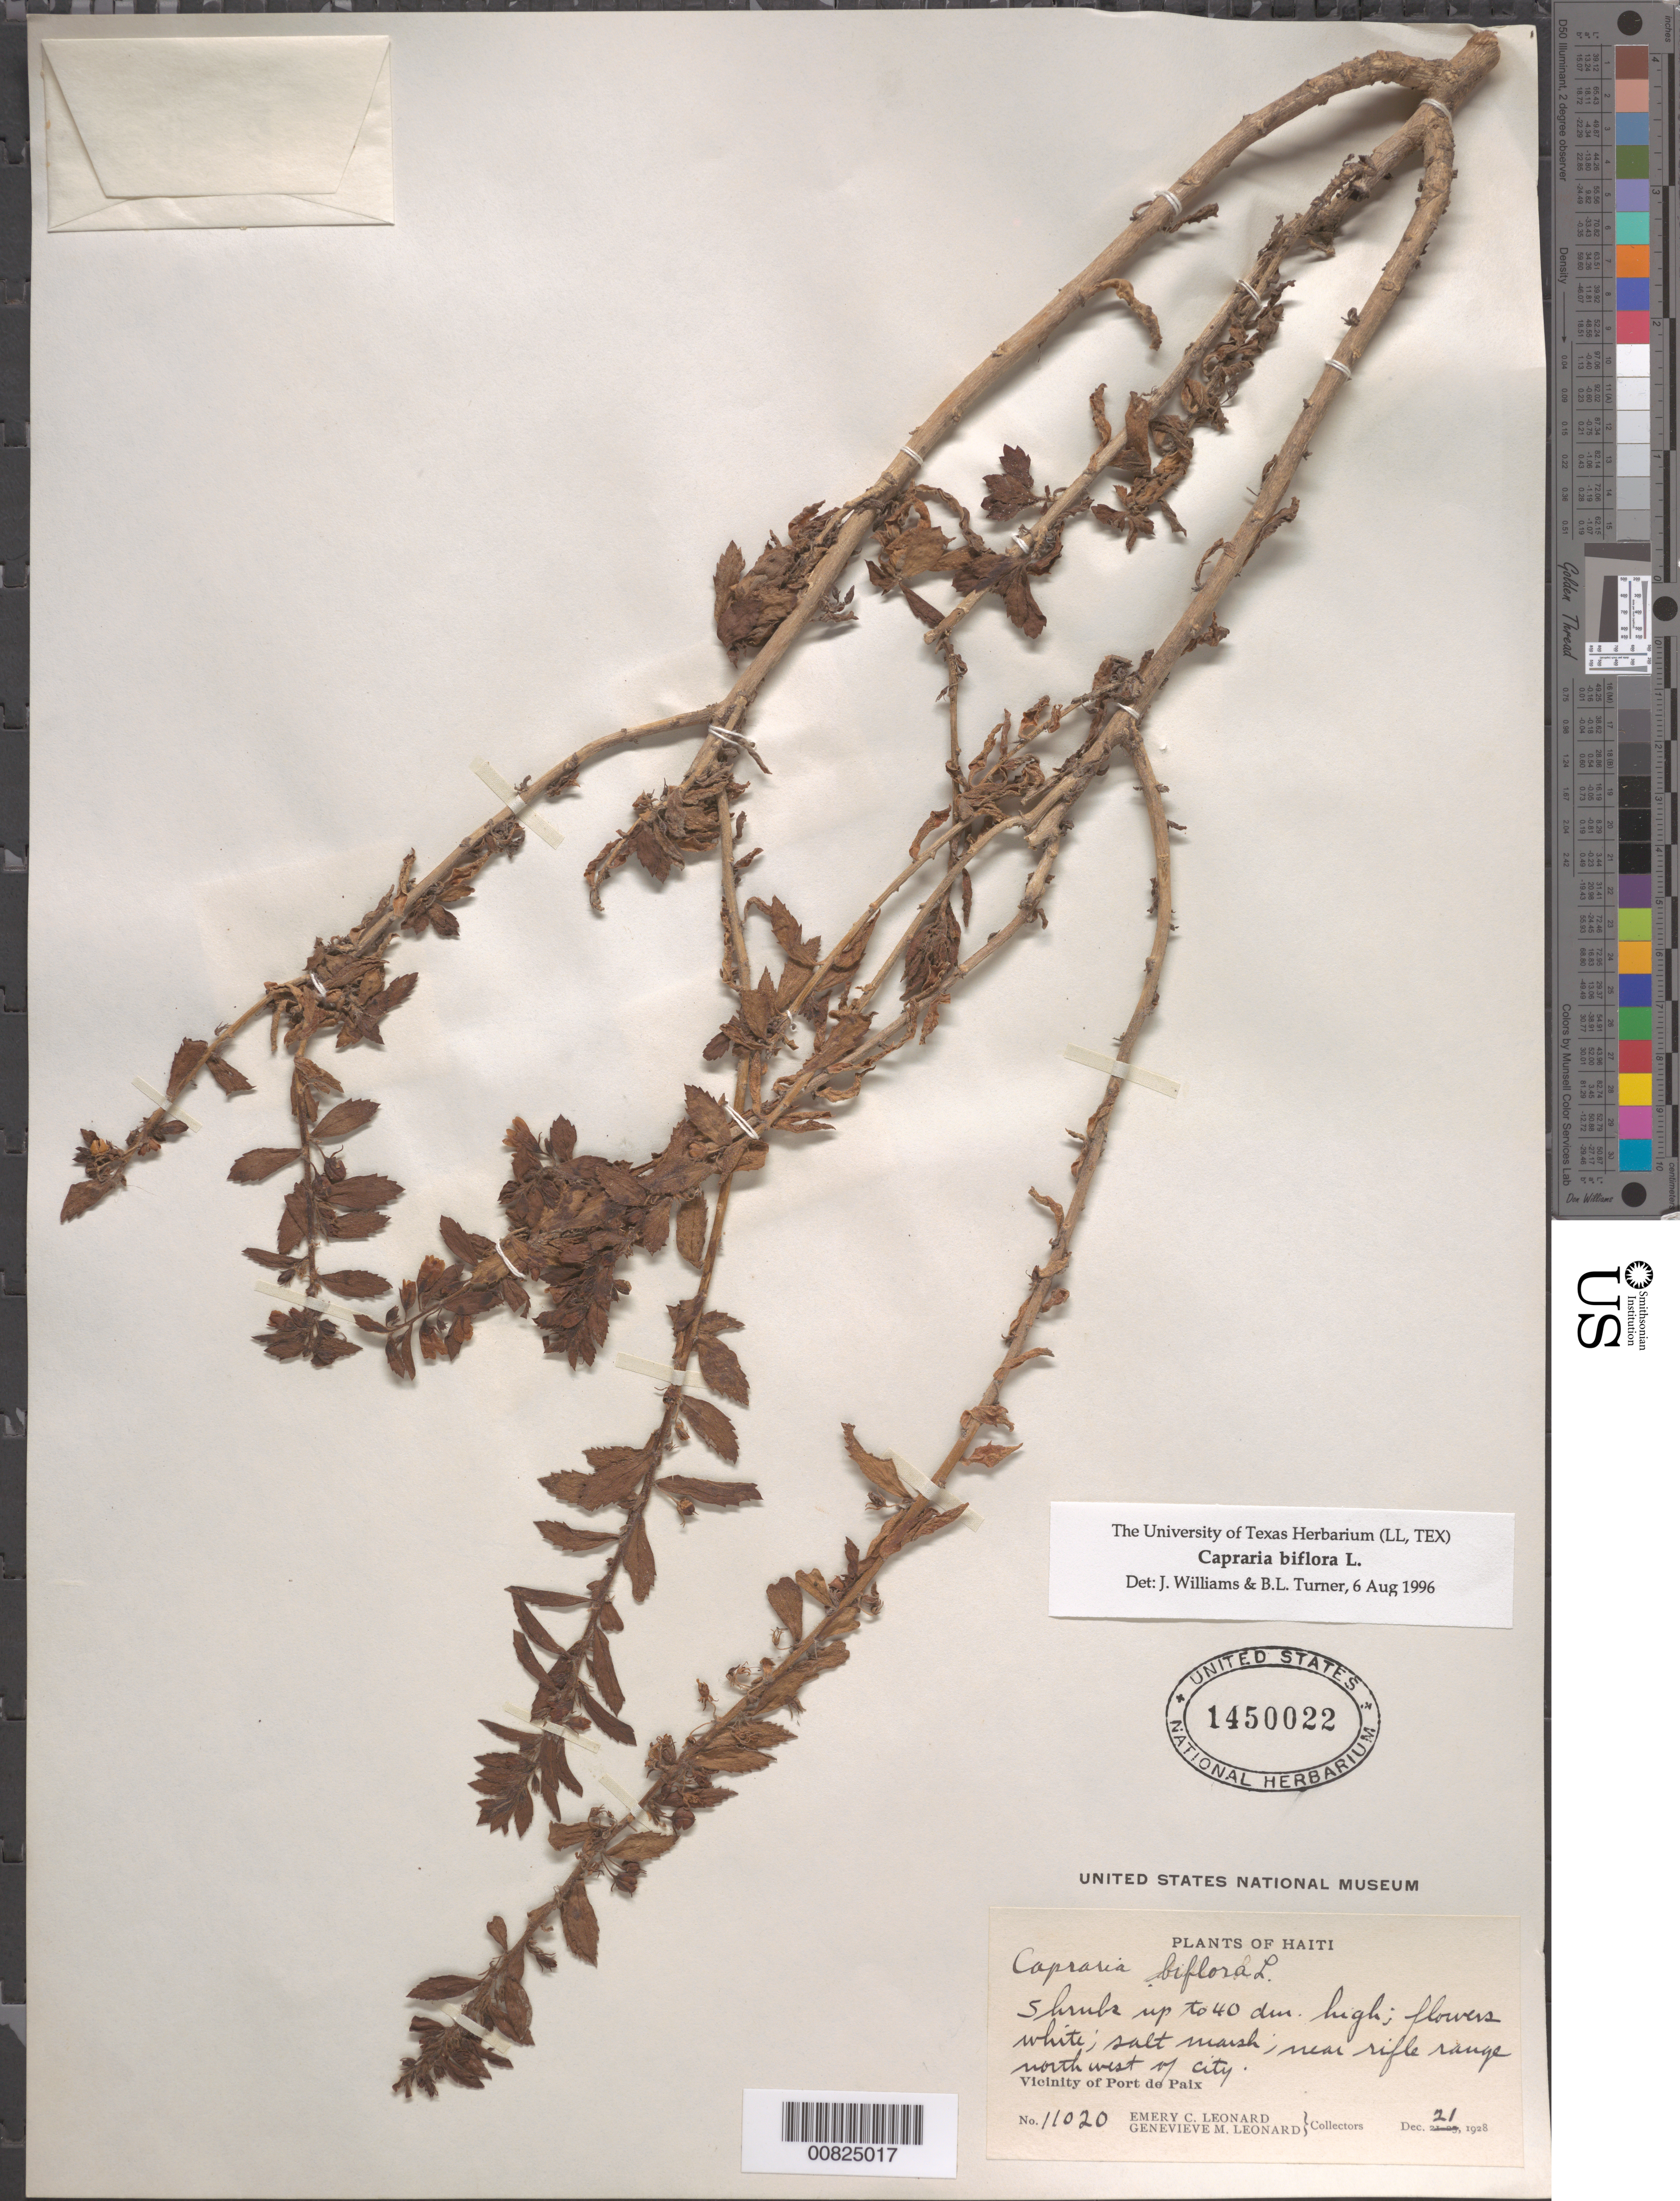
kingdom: Plantae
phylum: Tracheophyta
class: Magnoliopsida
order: Lamiales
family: Scrophulariaceae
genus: Capraria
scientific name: Capraria biflora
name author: L.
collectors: E. C. Leonard & G. M. Leonard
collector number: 11020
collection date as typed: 21 Dec 1928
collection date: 1928-12-21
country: Haiti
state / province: Nord-Ouest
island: Hispaniola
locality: Vicinity of Port de Paix, near rifle range NW of city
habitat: Salt marsh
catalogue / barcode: US 1450022